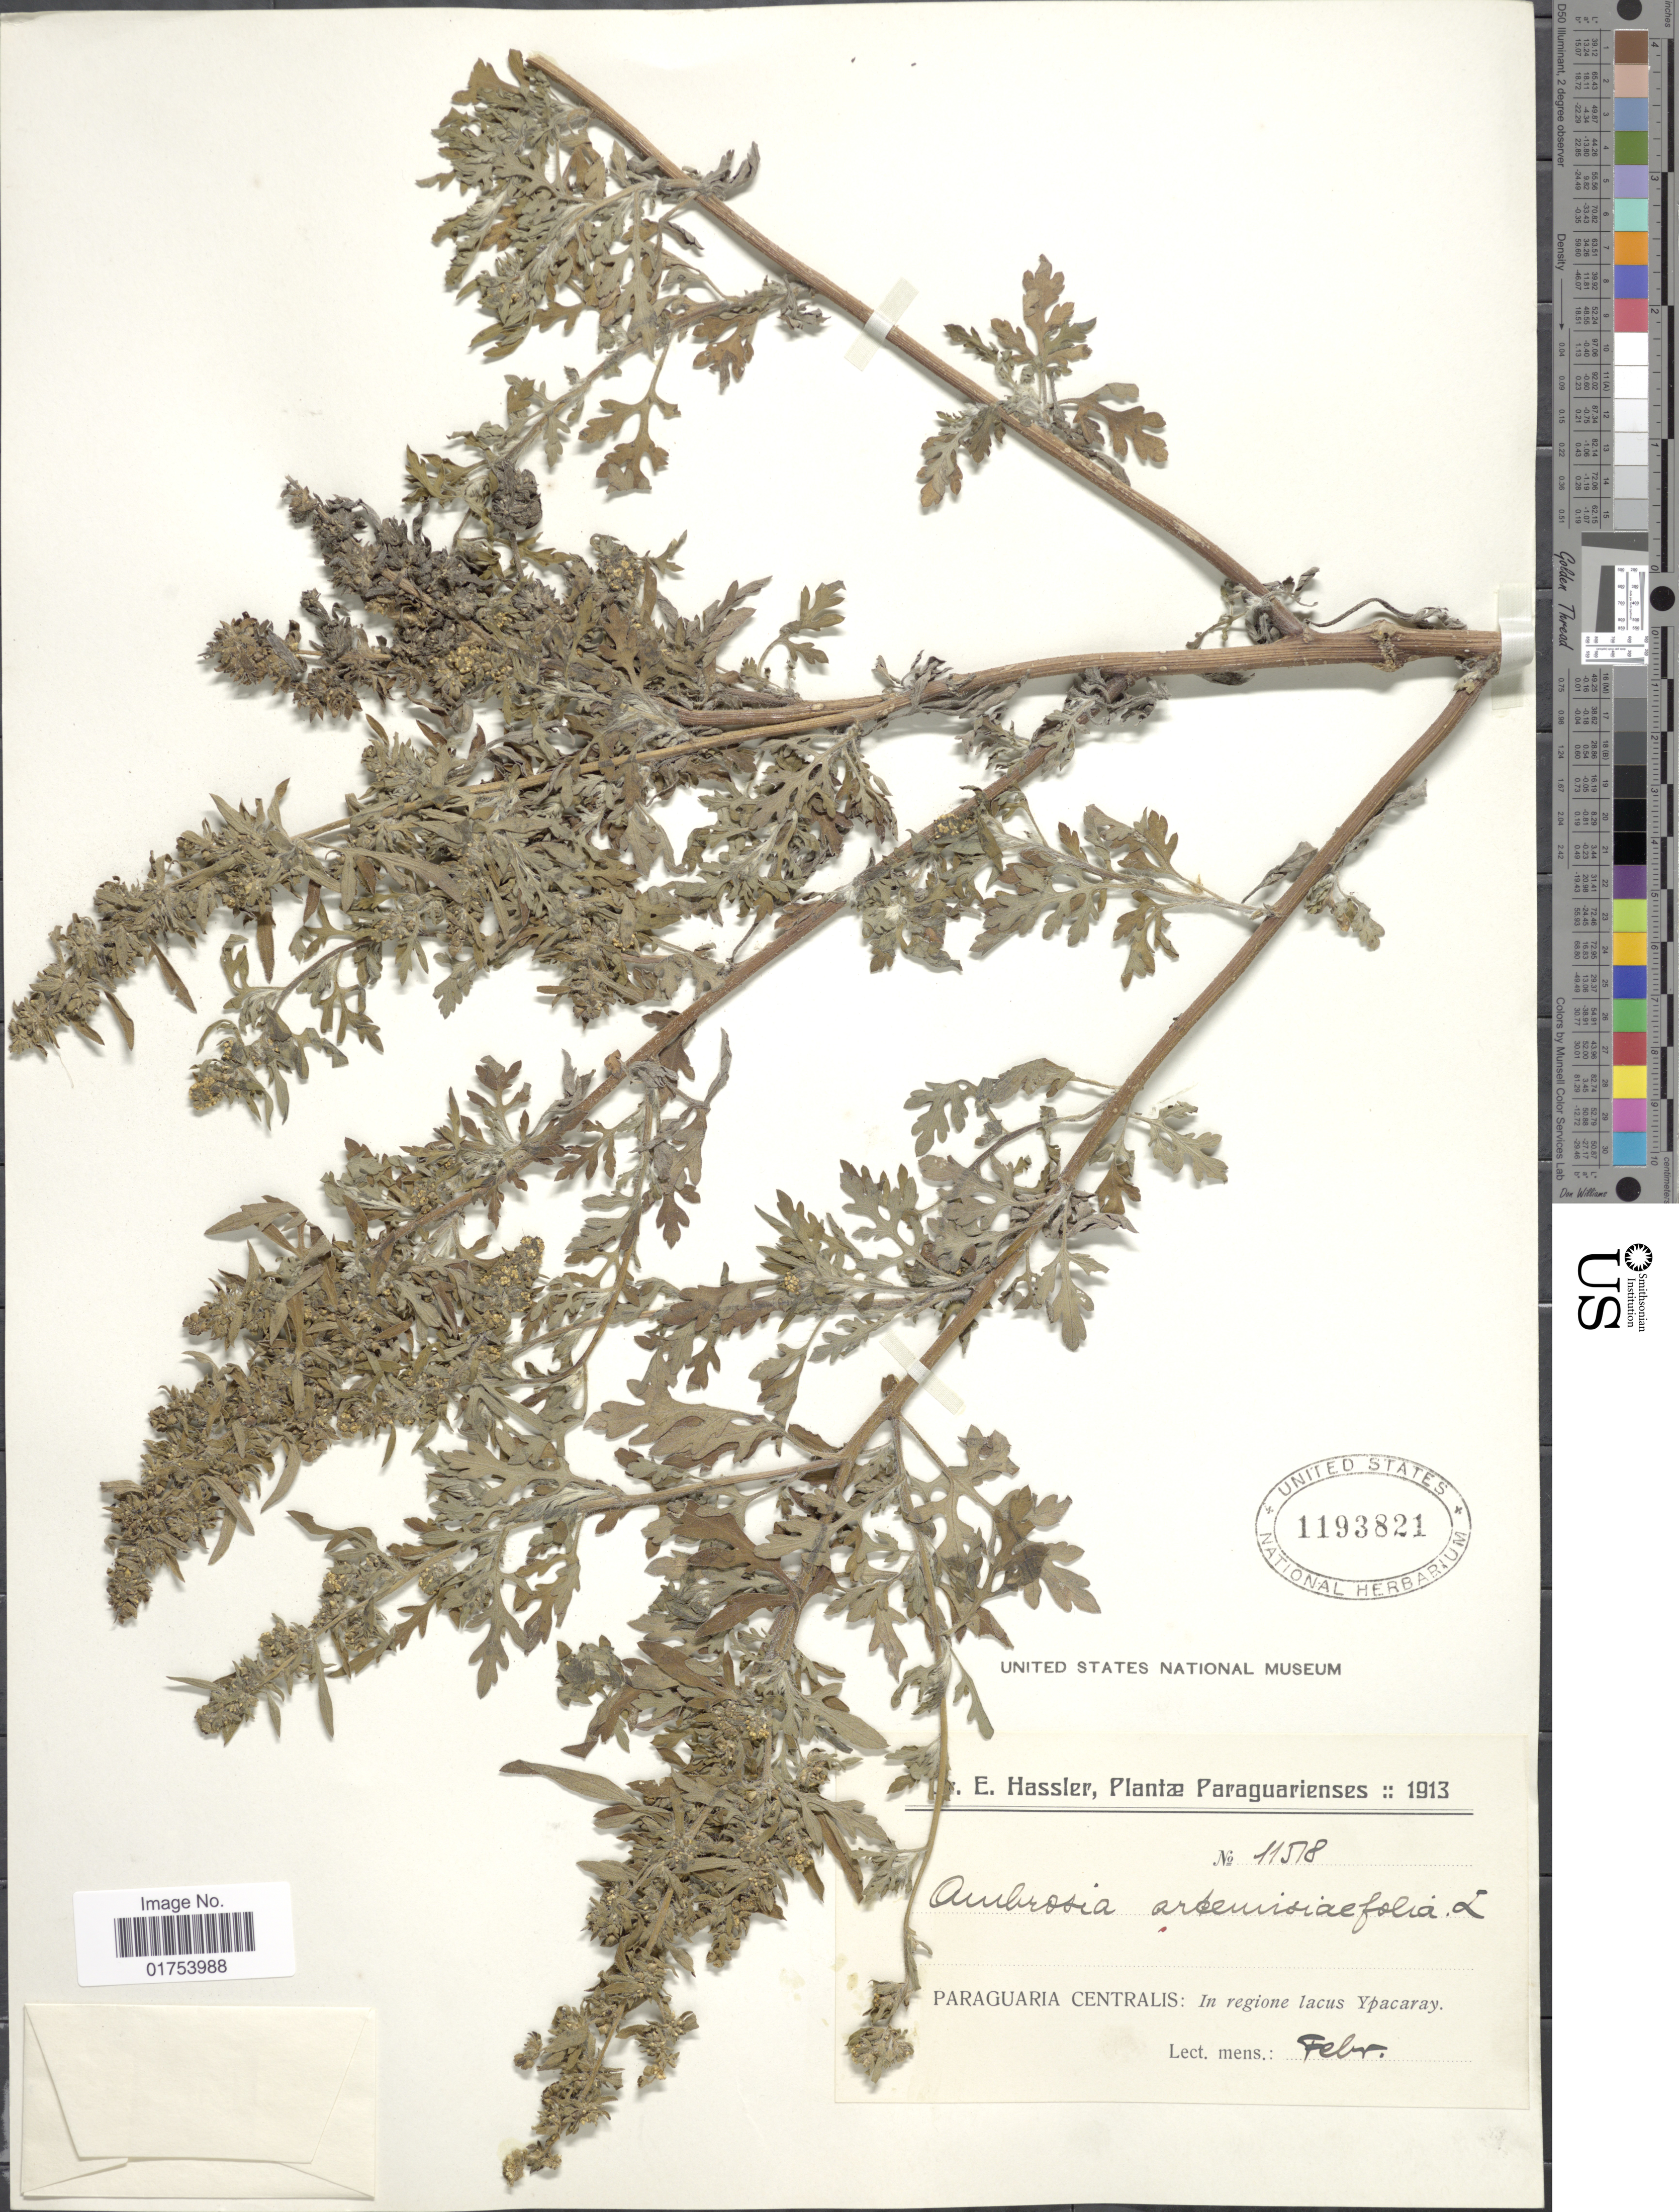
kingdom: Plantae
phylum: Tracheophyta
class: Magnoliopsida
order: Asterales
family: Asteraceae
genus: Ambrosia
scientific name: Ambrosia artemisiifolia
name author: L.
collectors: E. Hassler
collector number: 11518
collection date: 1913-02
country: Paraguay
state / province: Central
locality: In regione lacus Ypacaray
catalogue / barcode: US 1193821